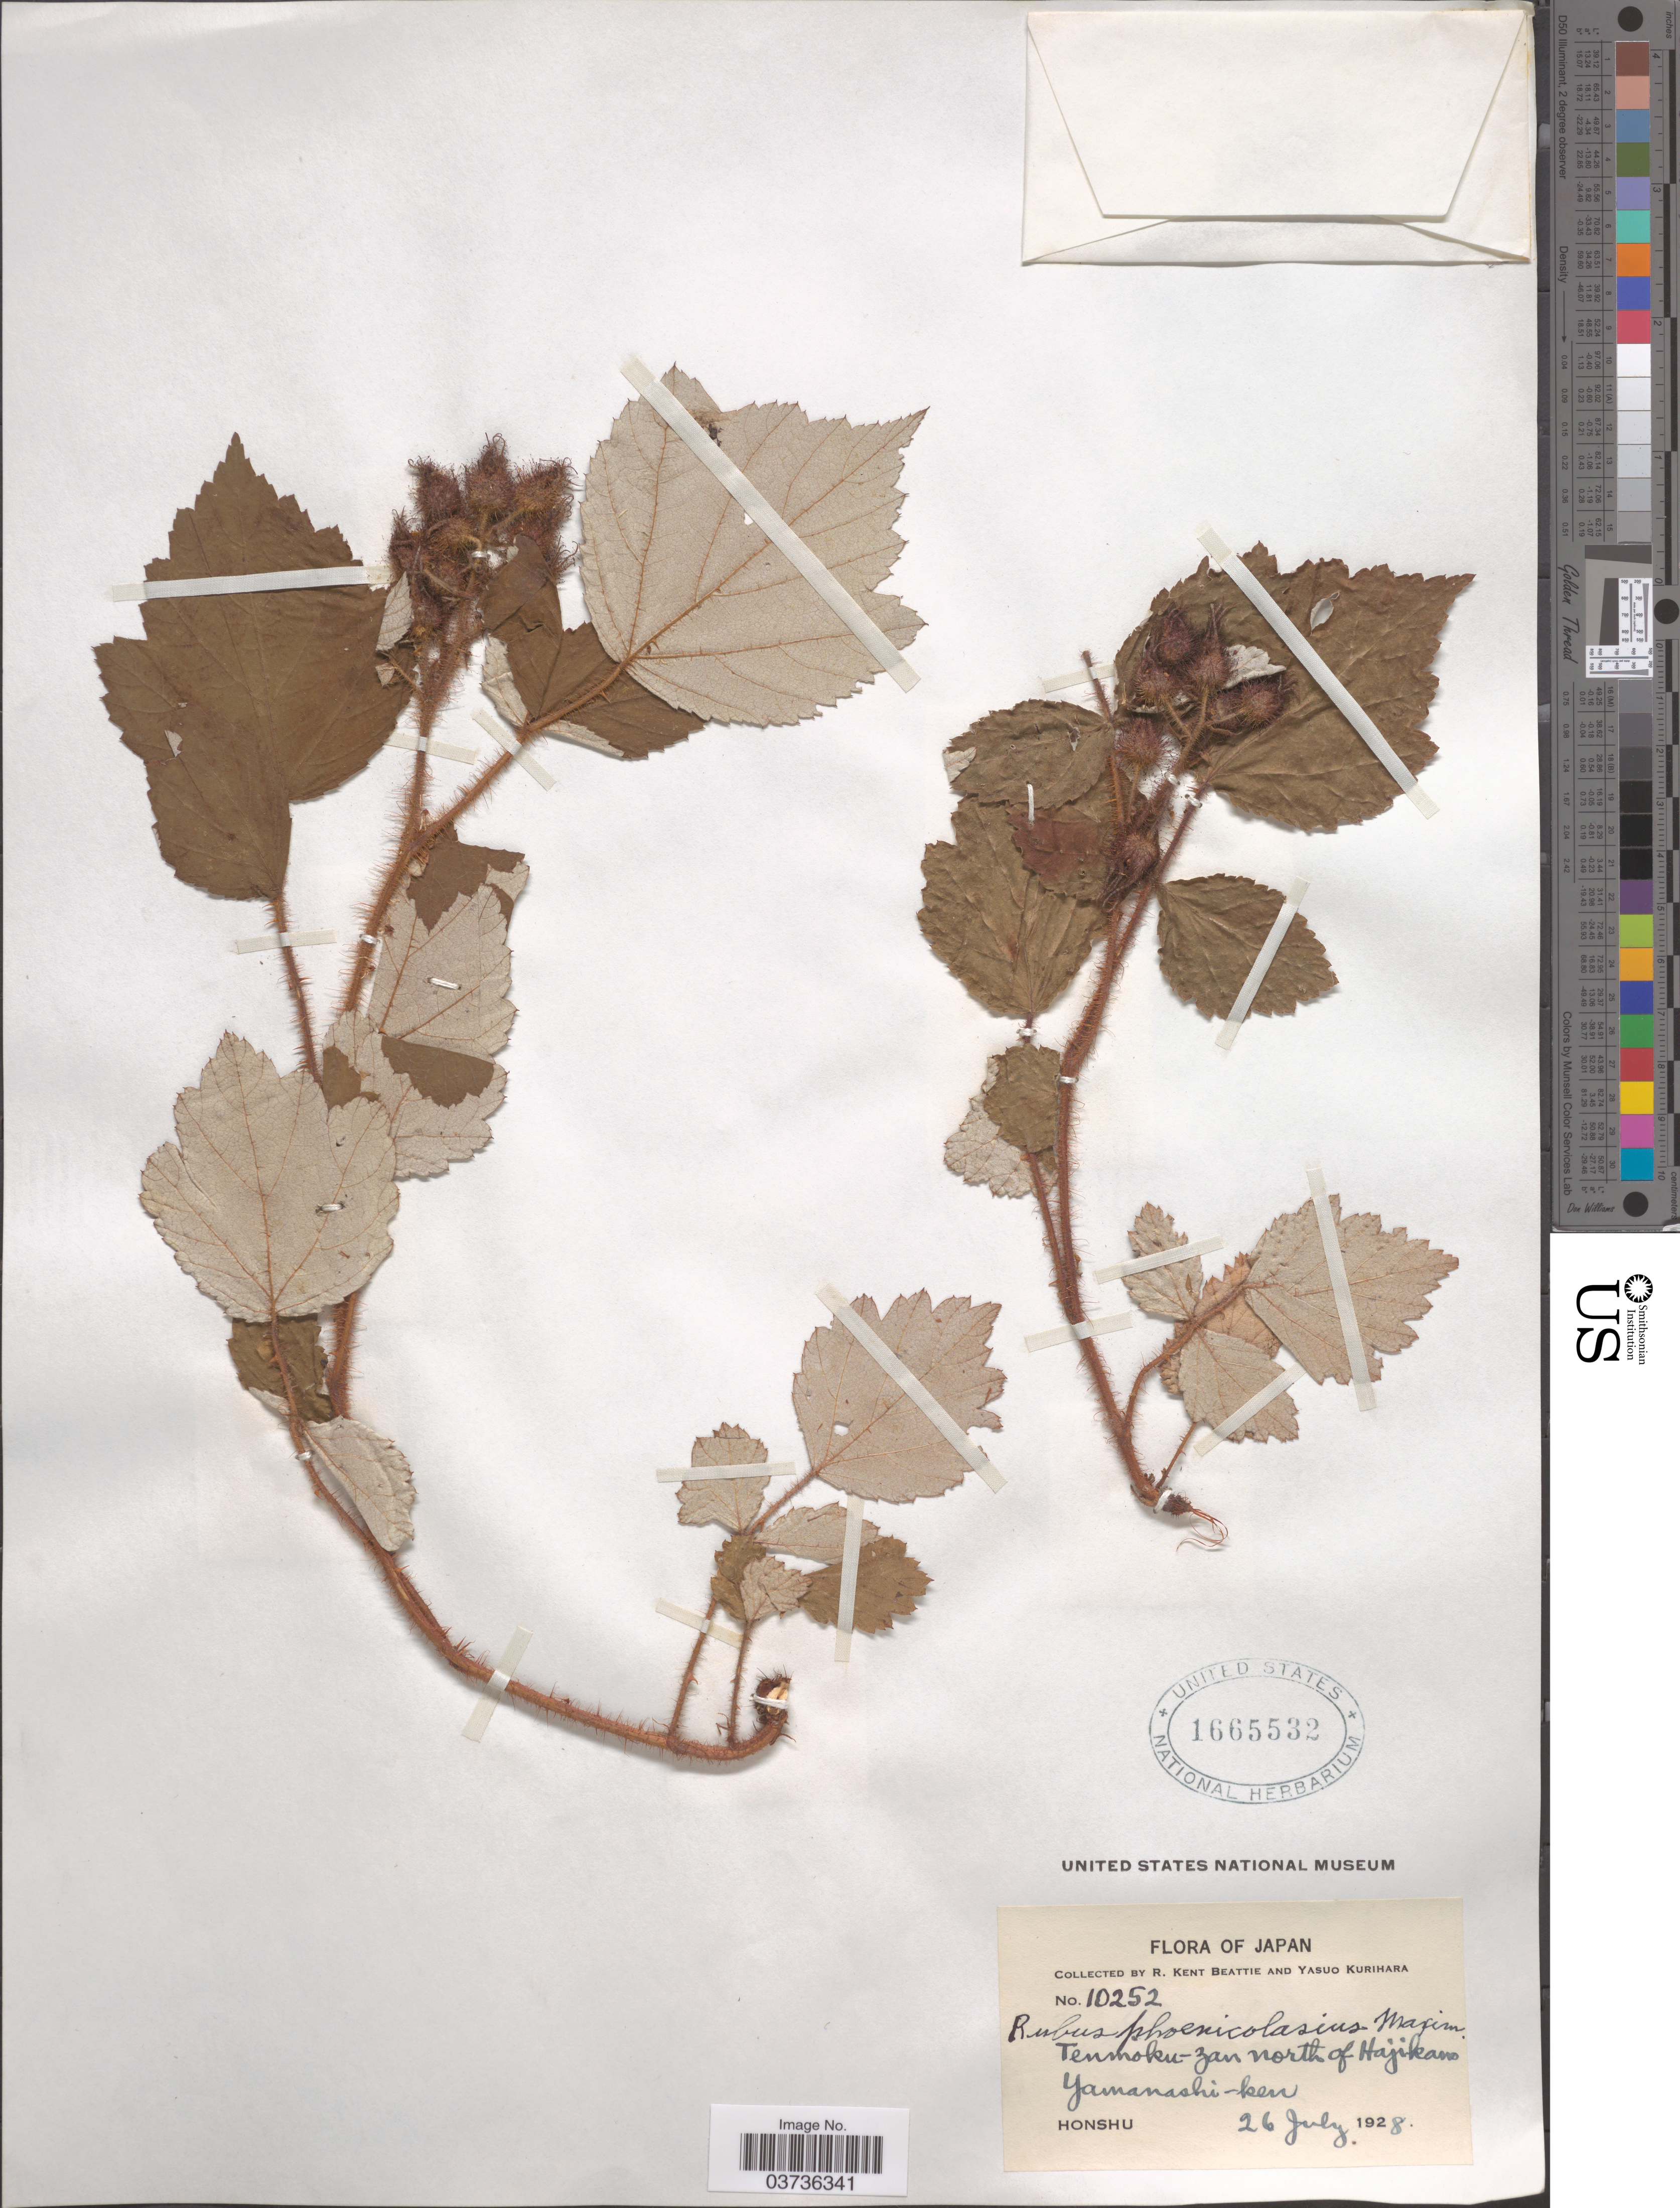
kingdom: Plantae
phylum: Tracheophyta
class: Magnoliopsida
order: Rosales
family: Rosaceae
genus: Rubus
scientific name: Rubus phoenicolasius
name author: Maxim.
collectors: R. K. Beattie & Y. Kurihara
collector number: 10252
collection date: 1928-07-26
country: Japan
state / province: Yamanasi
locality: Tenmoku-zan north of Hajikano Yamanashi-ken.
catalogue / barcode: US 1665532